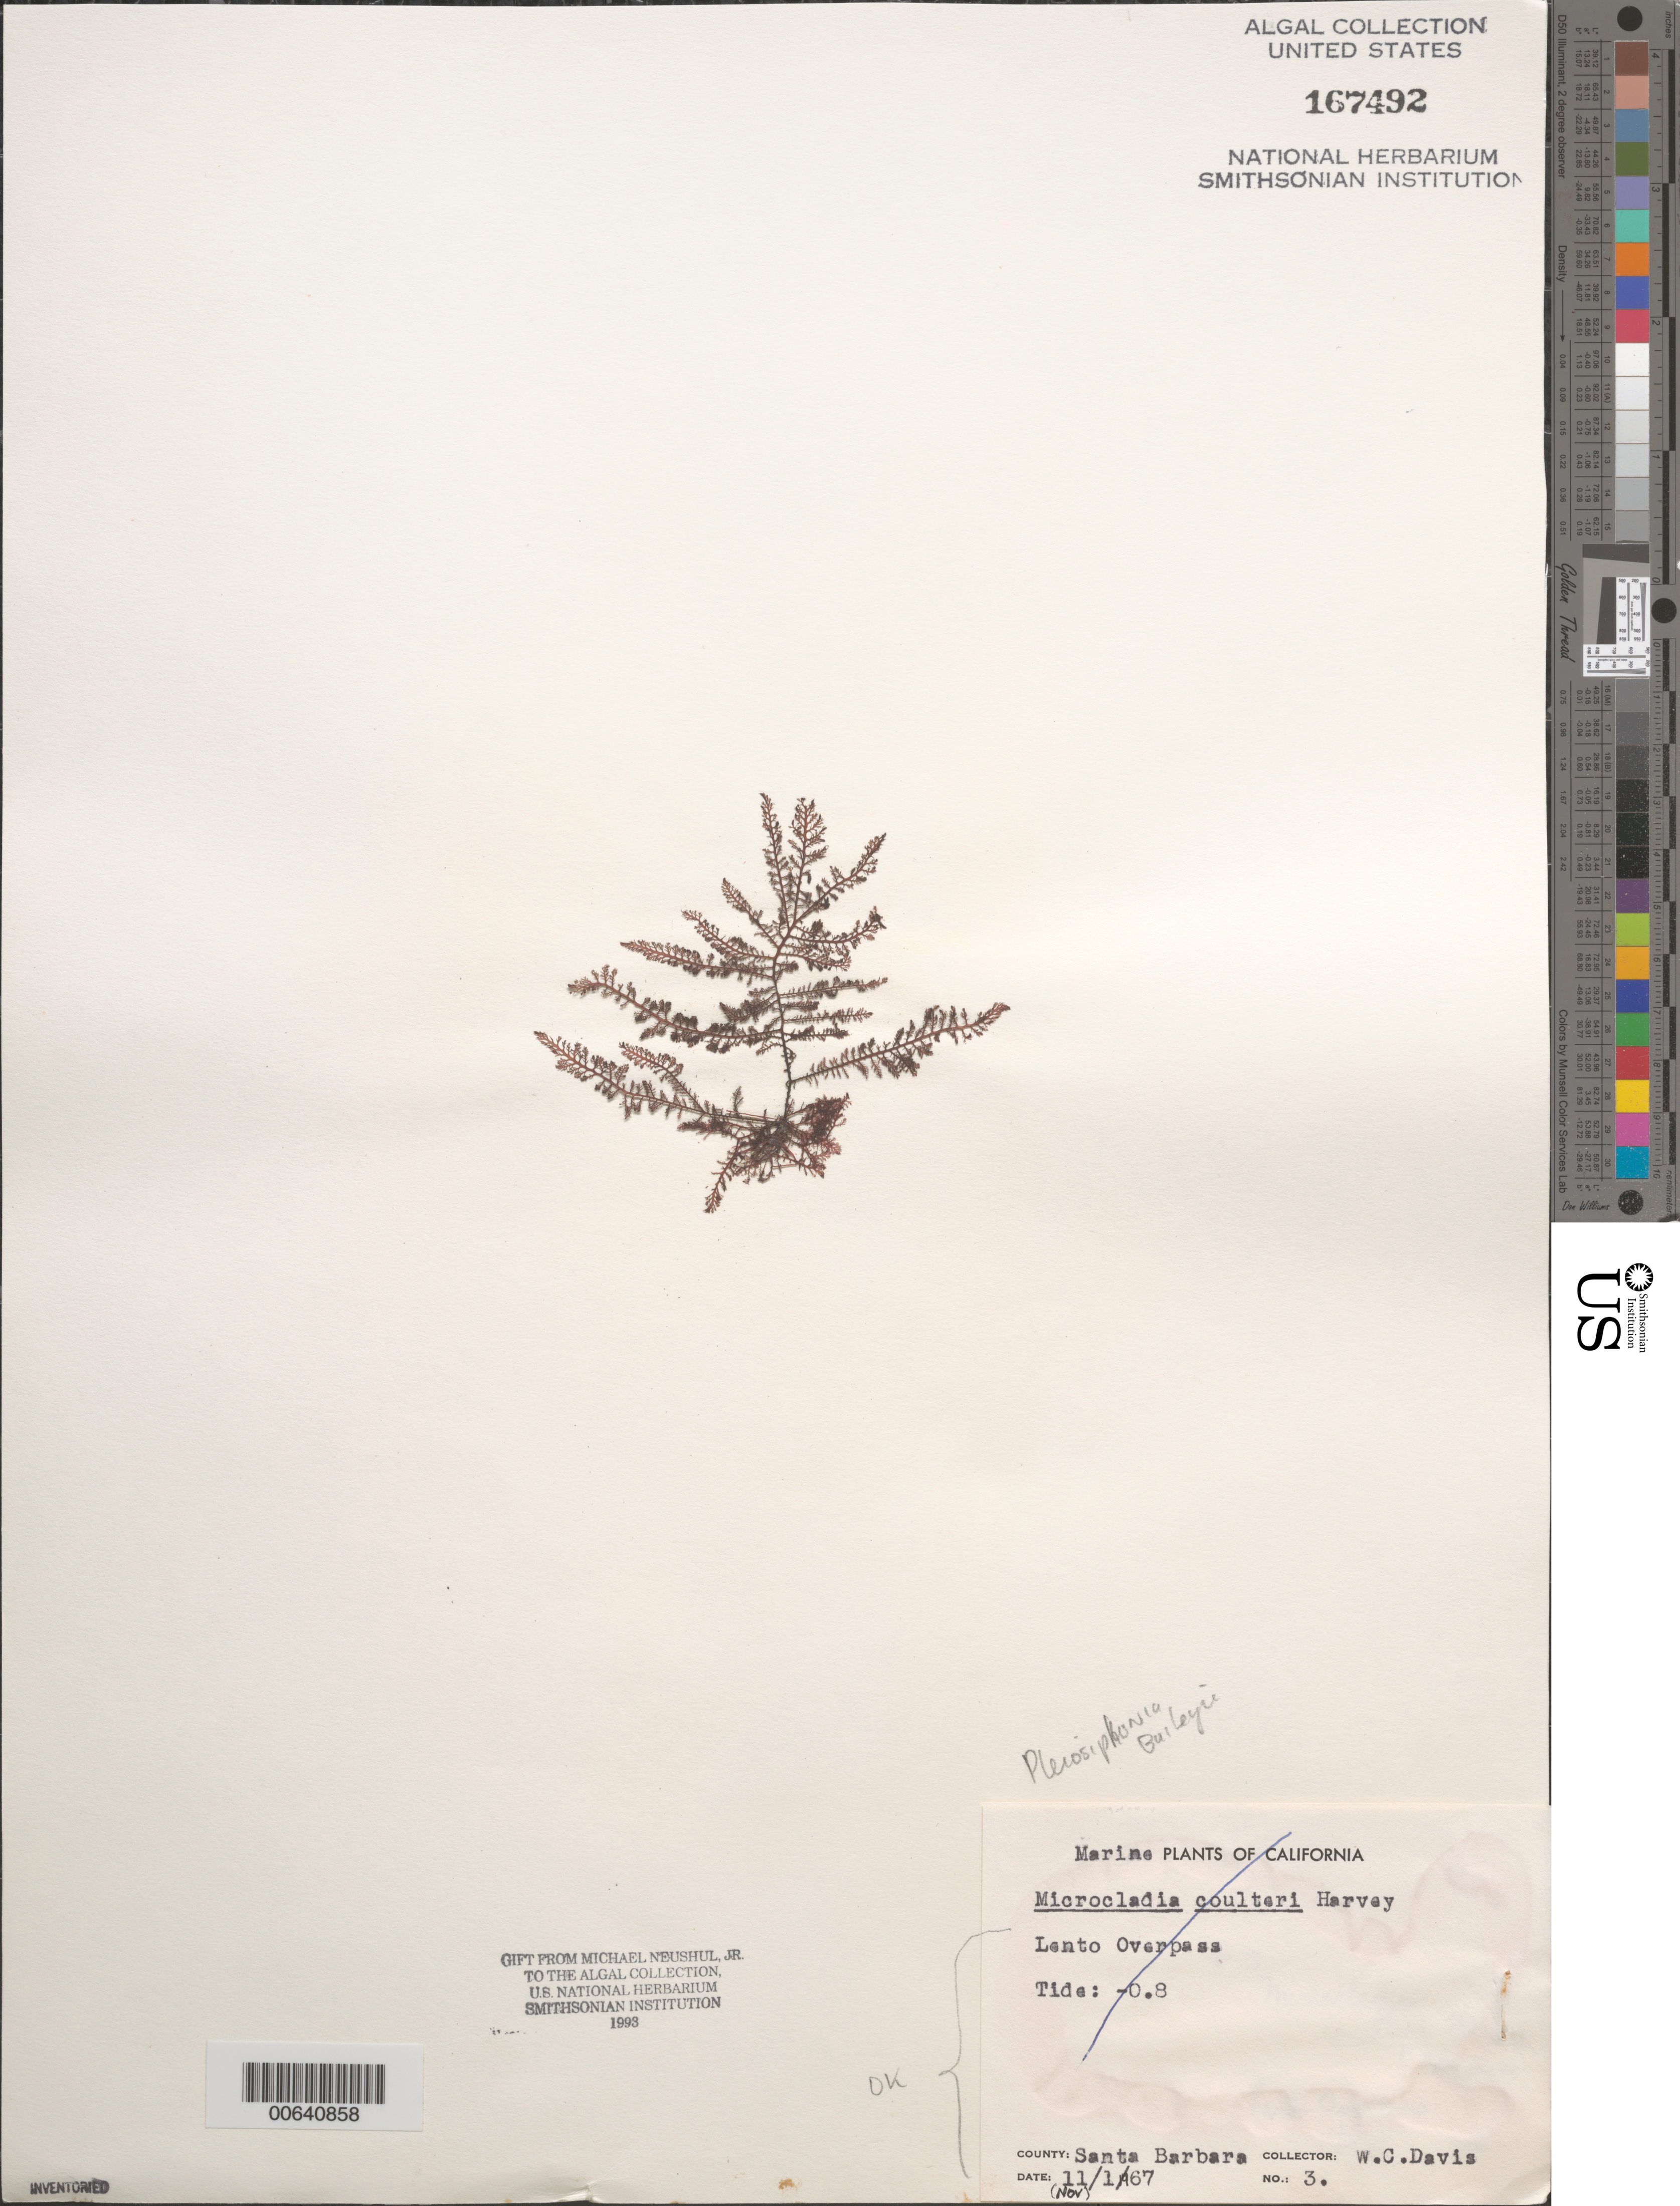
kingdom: Plantae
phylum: Rhodophyta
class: Florideophyceae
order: Ceramiales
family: Rhodomelaceae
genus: Symphyocladiella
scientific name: Symphyocladiella baileyi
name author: (Harvey) D.E.Bustamante et al.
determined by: Algae name updating Project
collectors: W. Davis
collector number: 3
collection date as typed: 01 Nov 1967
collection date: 1967-11-01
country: United States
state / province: California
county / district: Santa Barbara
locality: Lento Overpass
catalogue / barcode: US 167492